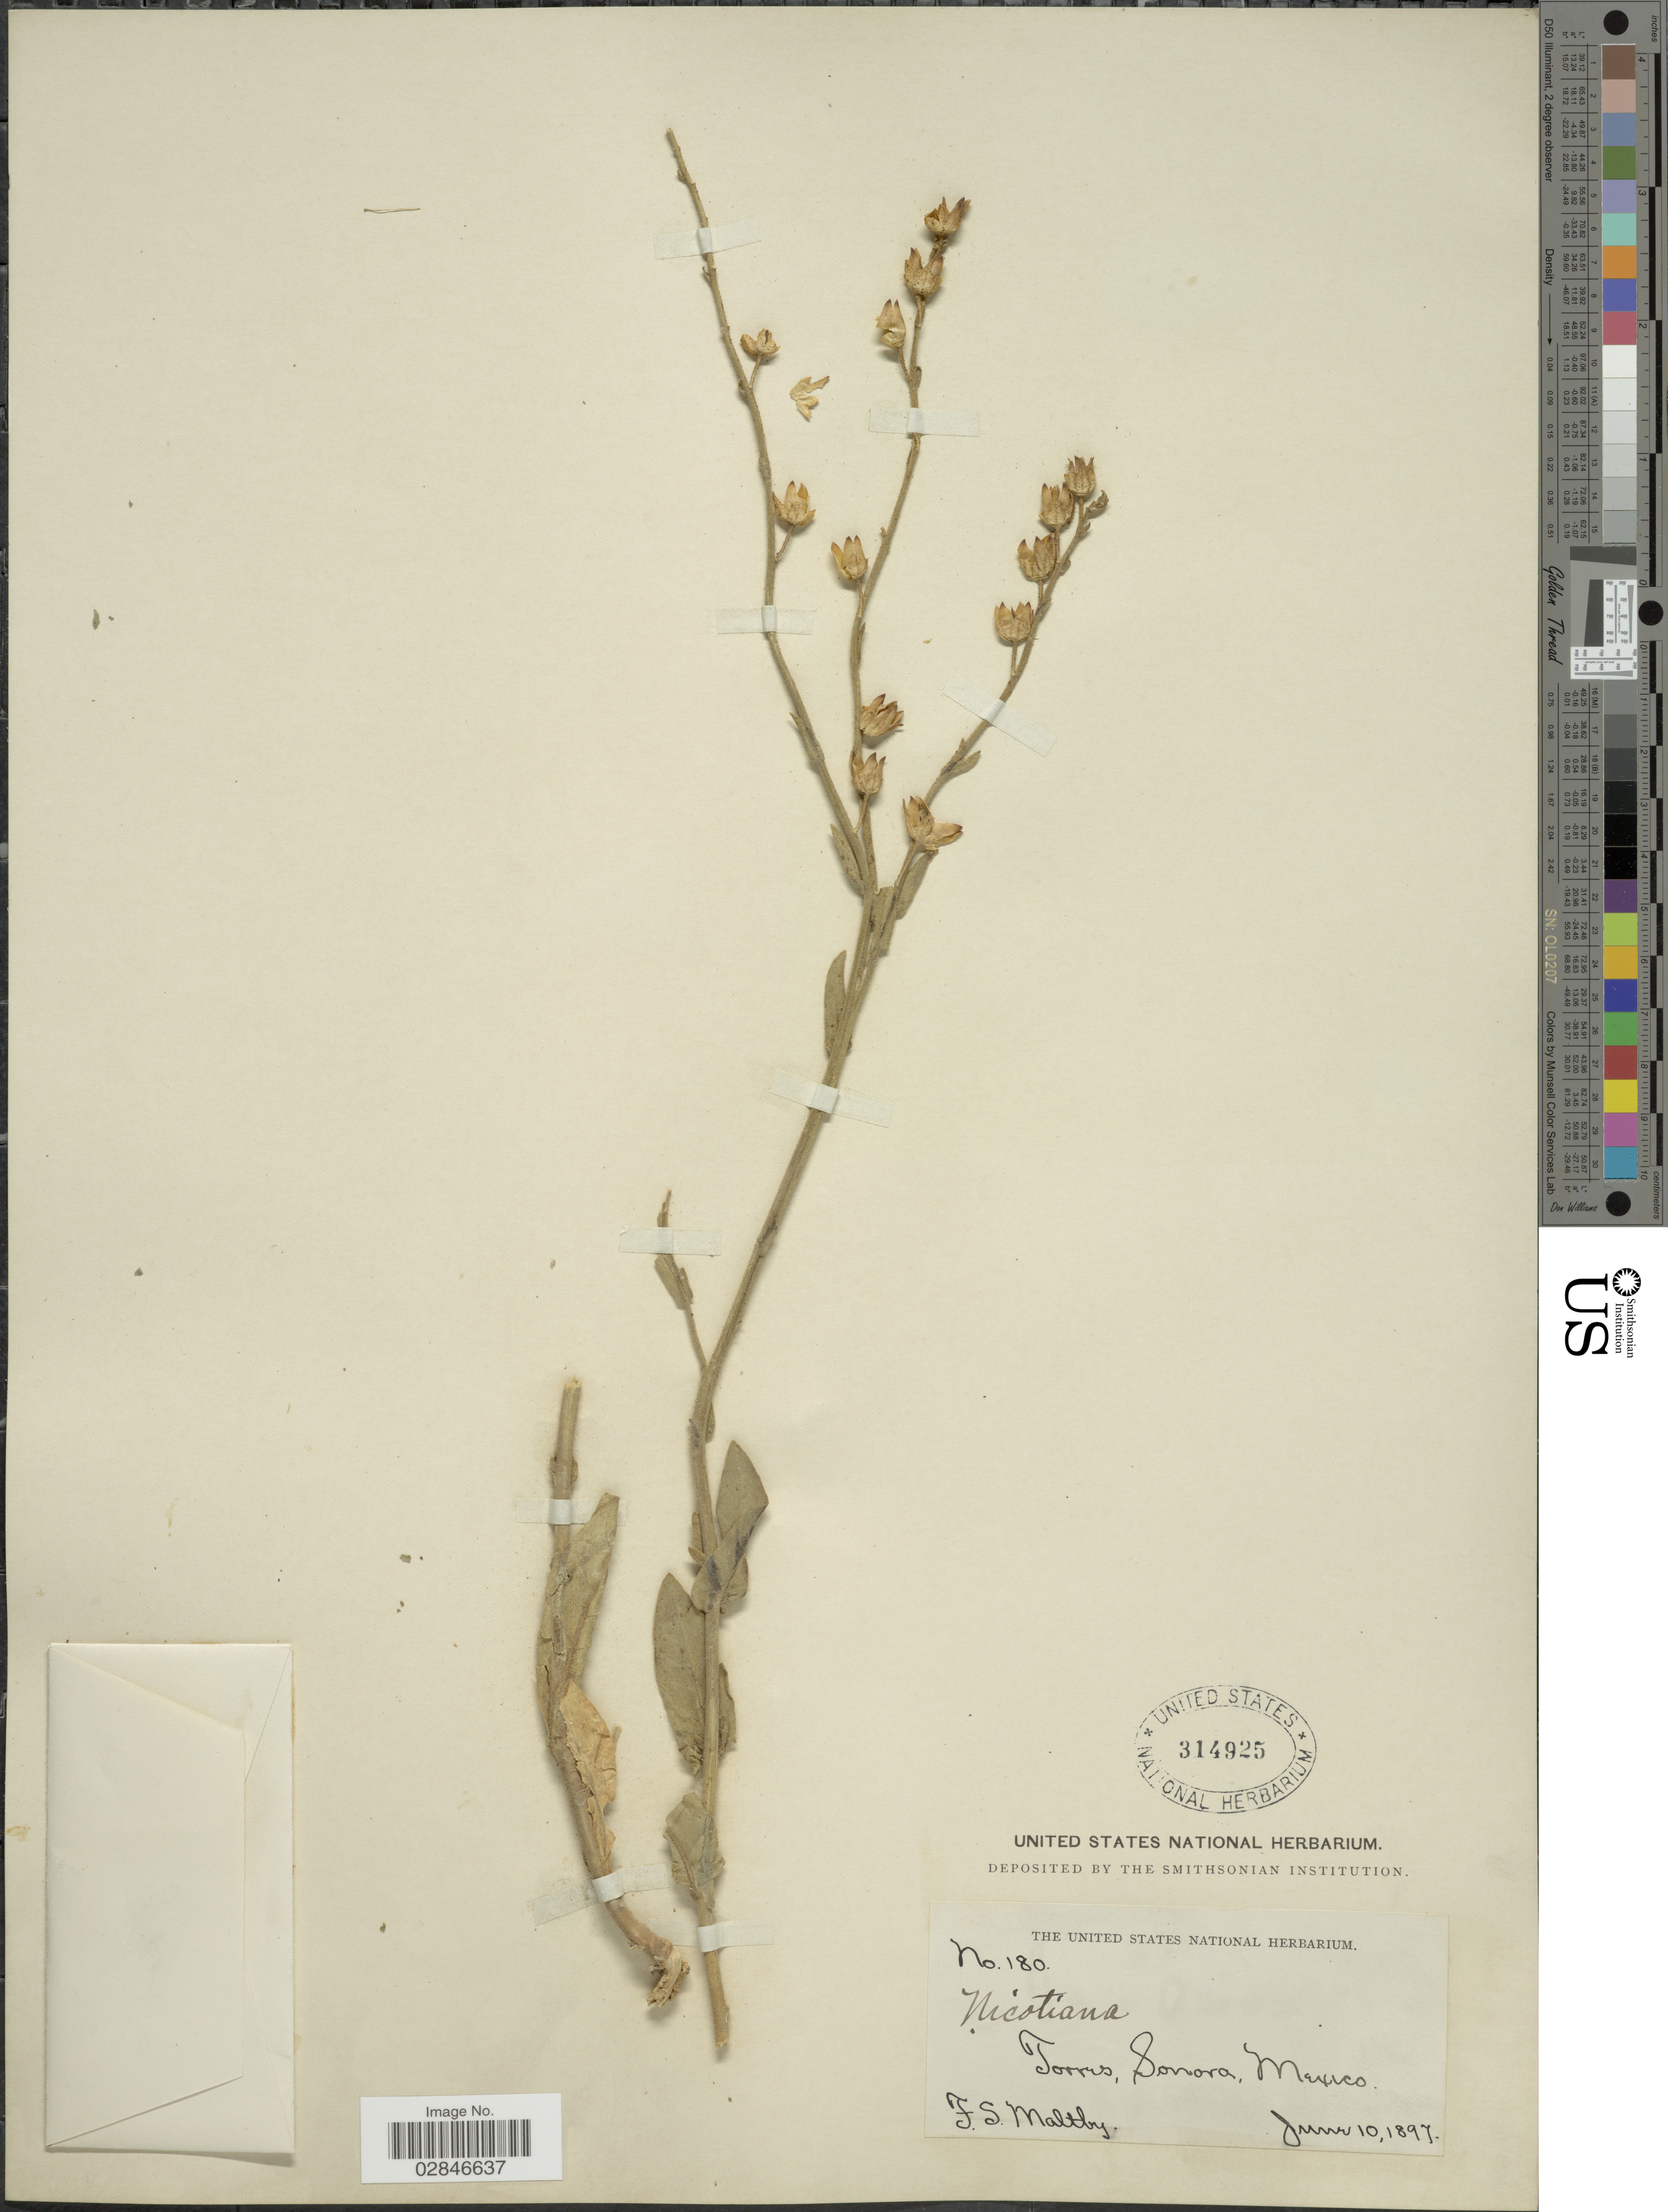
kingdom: Plantae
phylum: Tracheophyta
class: Magnoliopsida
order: Solanales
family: Solanaceae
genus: Nicotiana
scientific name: Nicotiana trigonophylla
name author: Dunal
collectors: F. S. Maltby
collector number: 180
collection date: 1897-06-10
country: Mexico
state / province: Sonora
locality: Torres.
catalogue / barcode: US 314925